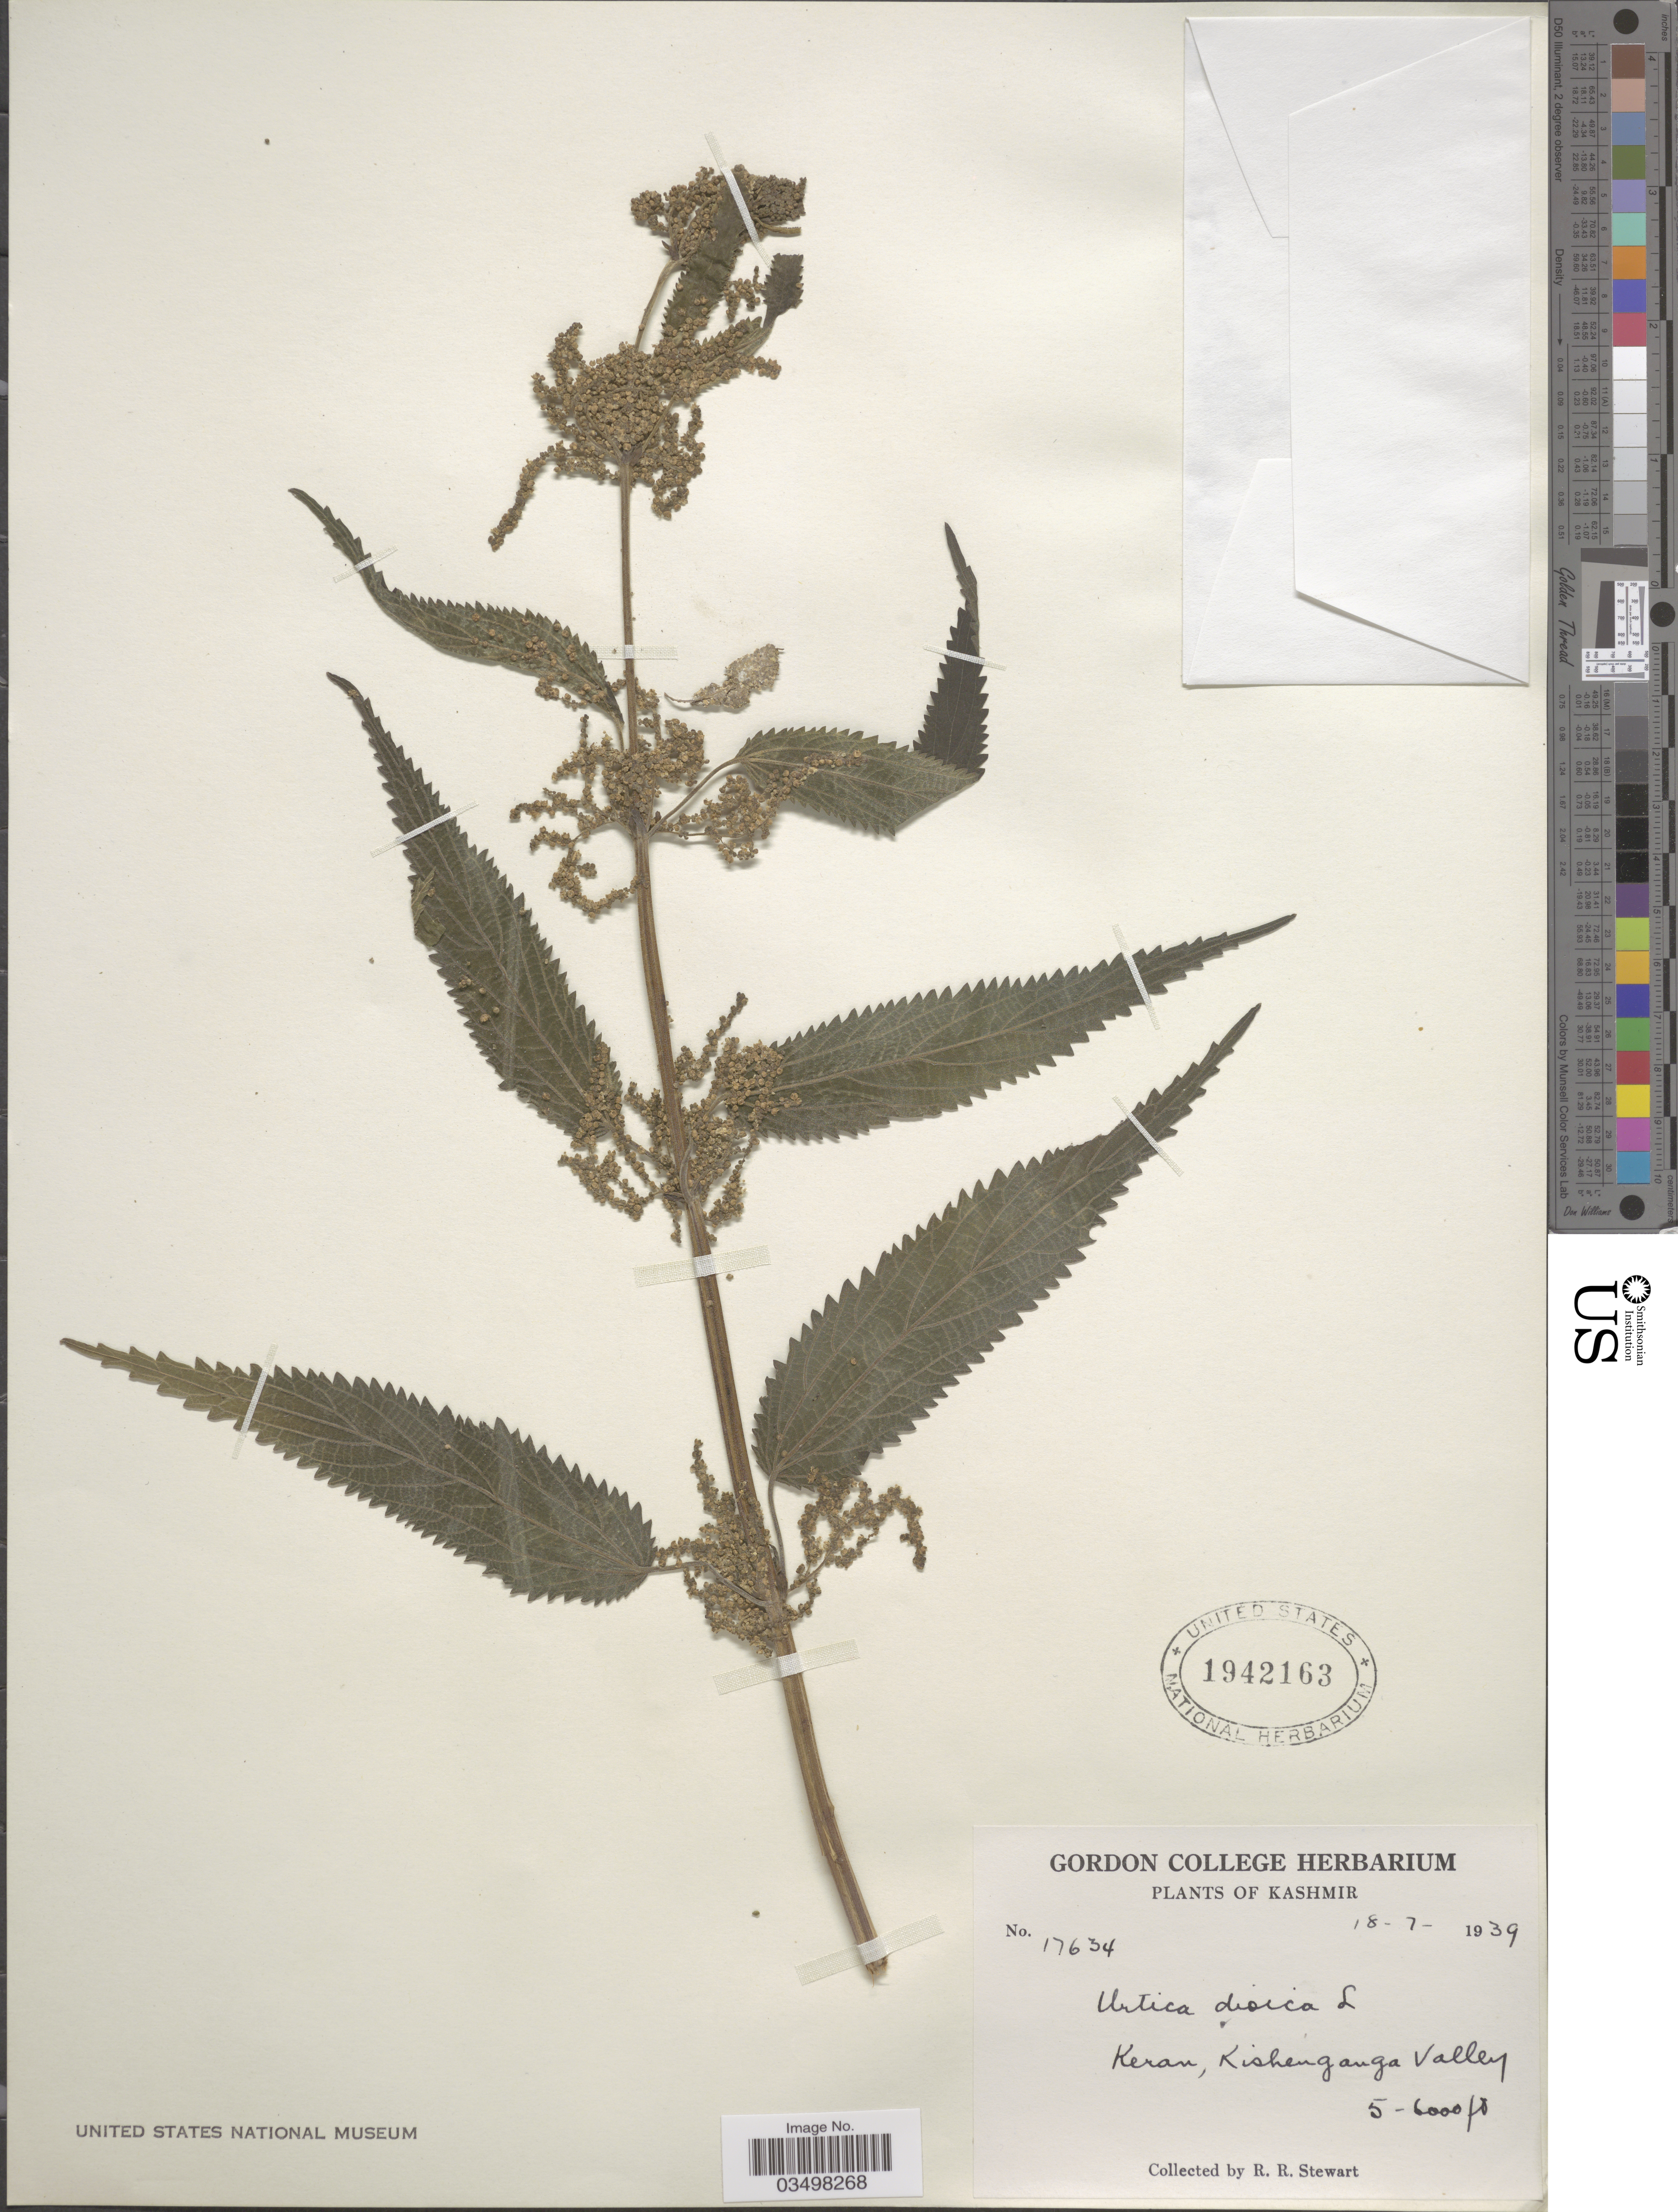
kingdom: Plantae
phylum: Tracheophyta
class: Magnoliopsida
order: Rosales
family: Urticaceae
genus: Urtica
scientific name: Urtica dioica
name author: L.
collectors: R. Stewart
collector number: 17634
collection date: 1939-07-18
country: India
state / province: Jammu and Kashmir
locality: Kashmir, Keran, Kishenganga Valley.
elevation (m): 1524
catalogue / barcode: US 1942163